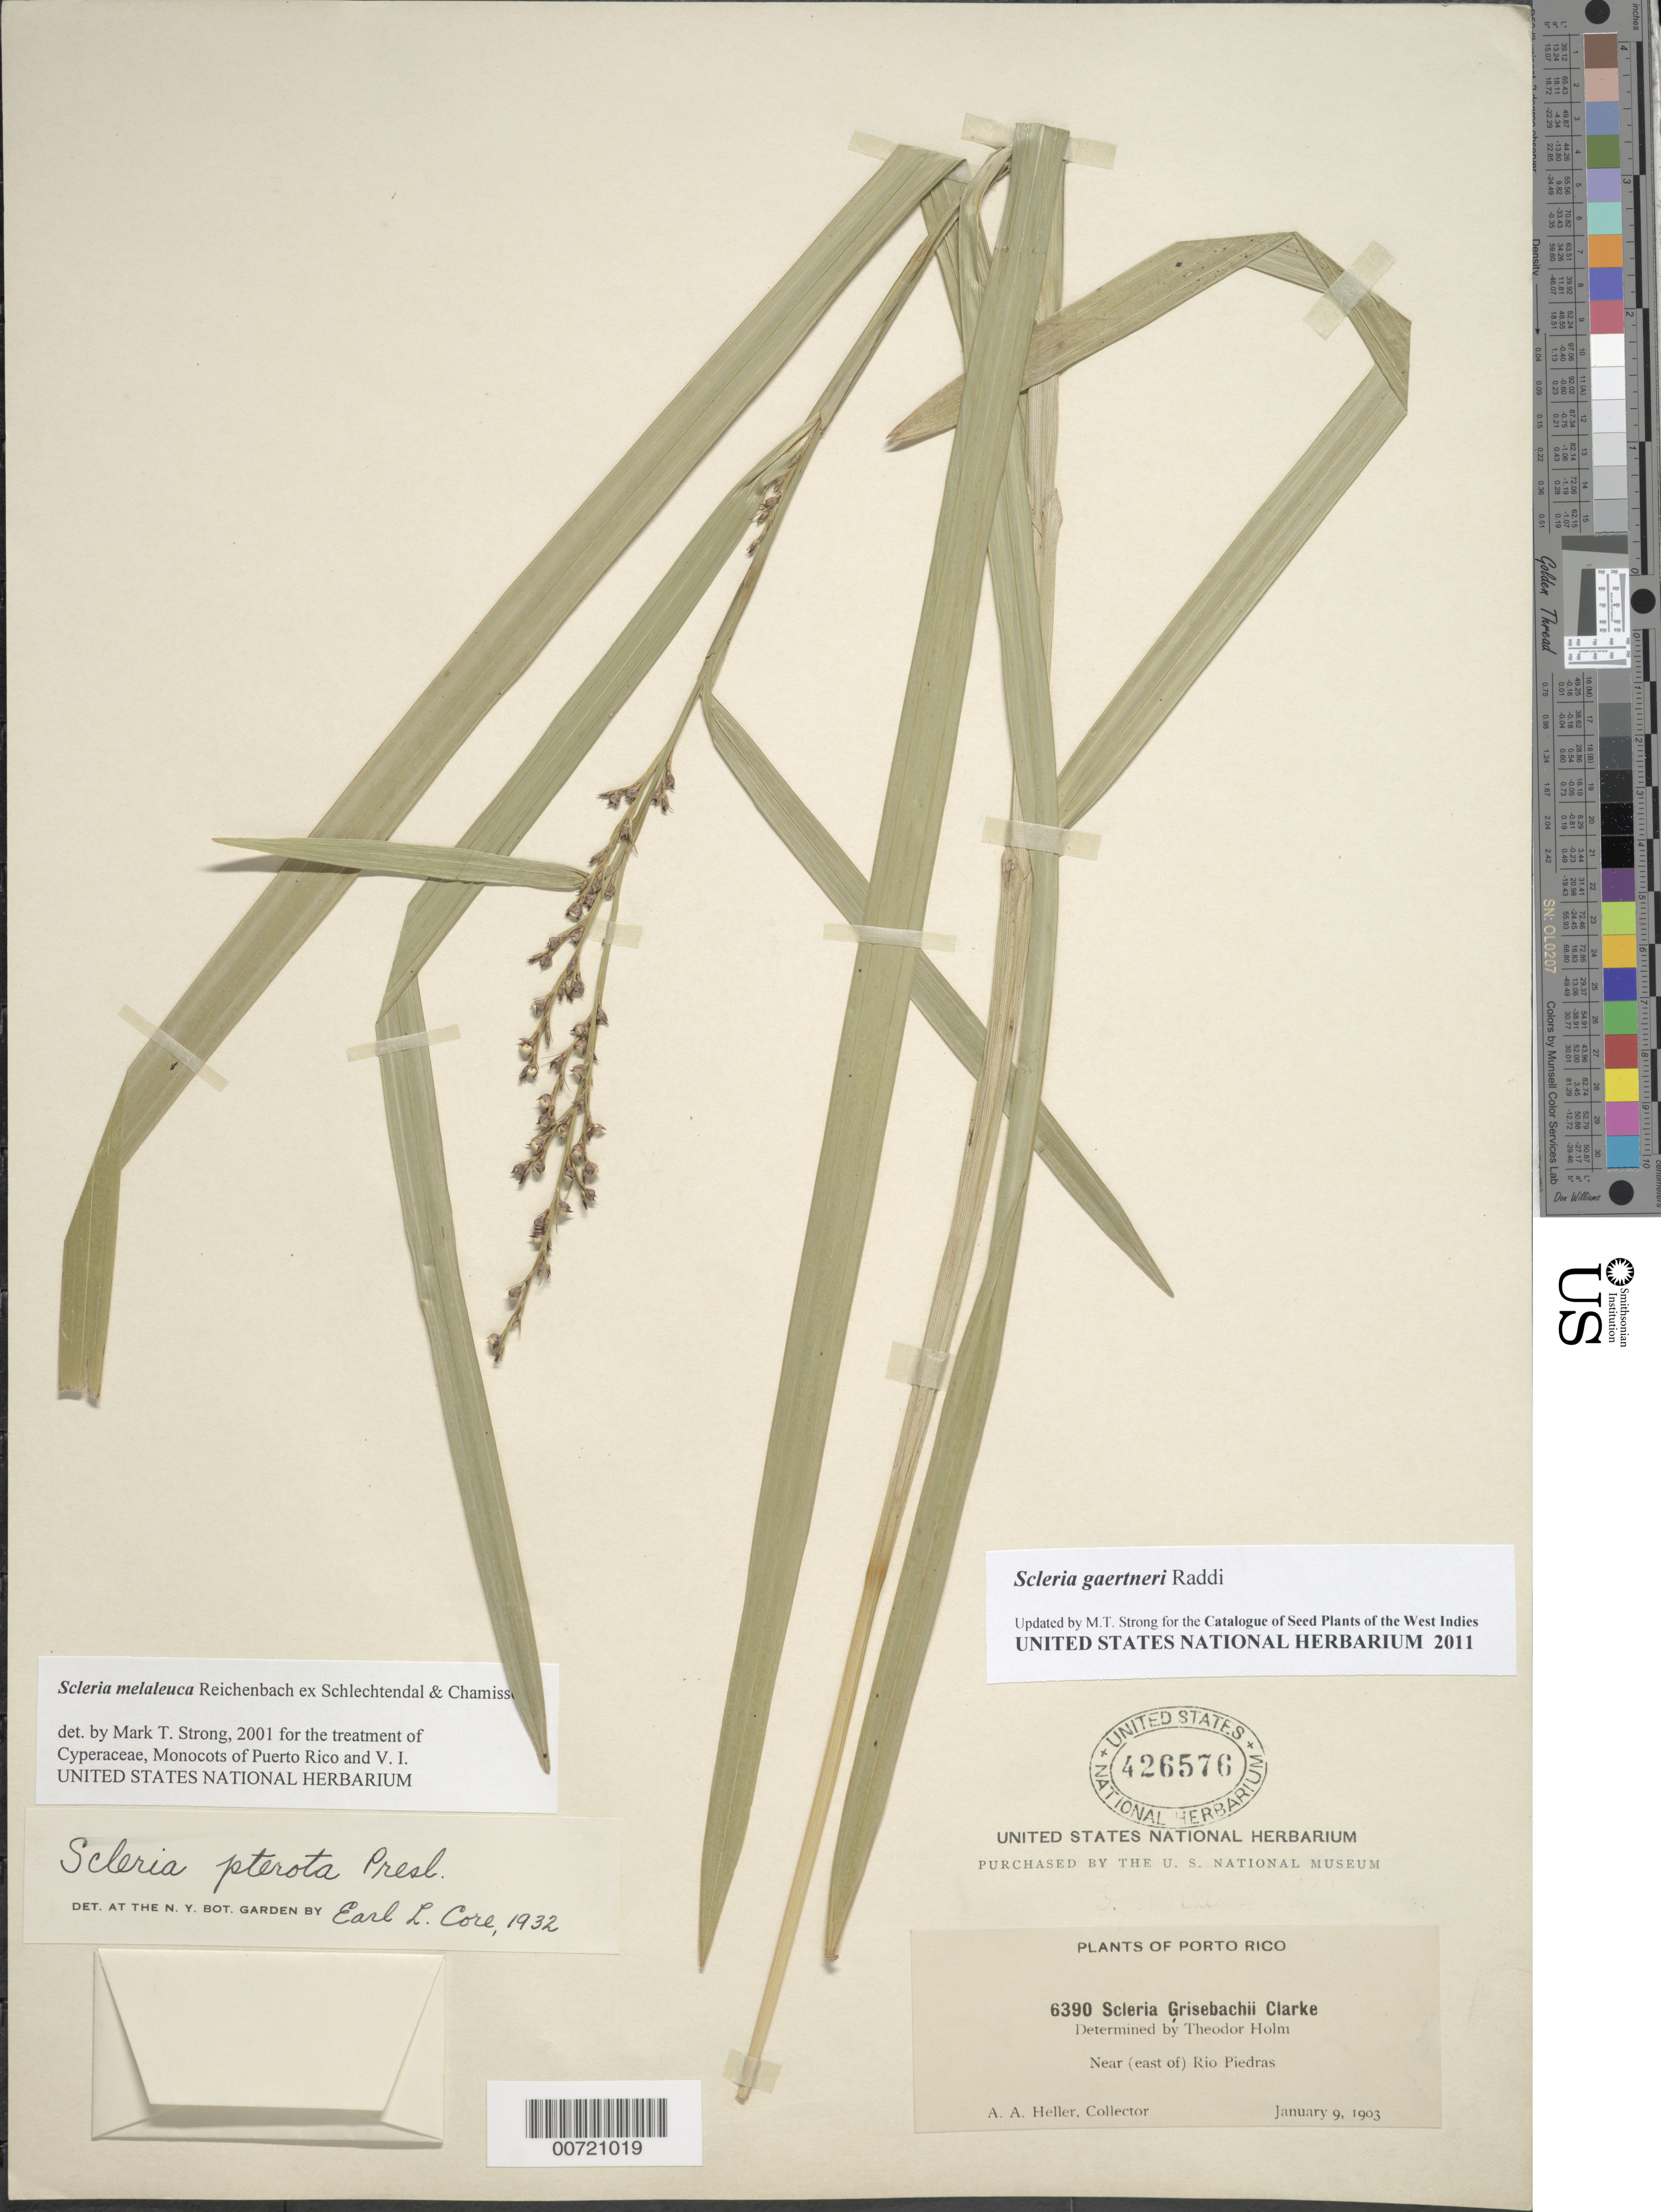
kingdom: Plantae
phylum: Tracheophyta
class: Liliopsida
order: Poales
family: Cyperaceae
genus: Scleria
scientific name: Scleria gaertneri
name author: Raddi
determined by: Strong, M. T., (US), Smithsonian Institution - National Museum of Natural History (UNITED STATES)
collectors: A. A. Heller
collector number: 6390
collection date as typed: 09 Jan 1903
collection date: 1903-01-09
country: Puerto Rico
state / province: San Juan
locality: Near (east of) Rio Piedras.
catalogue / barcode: US 426576